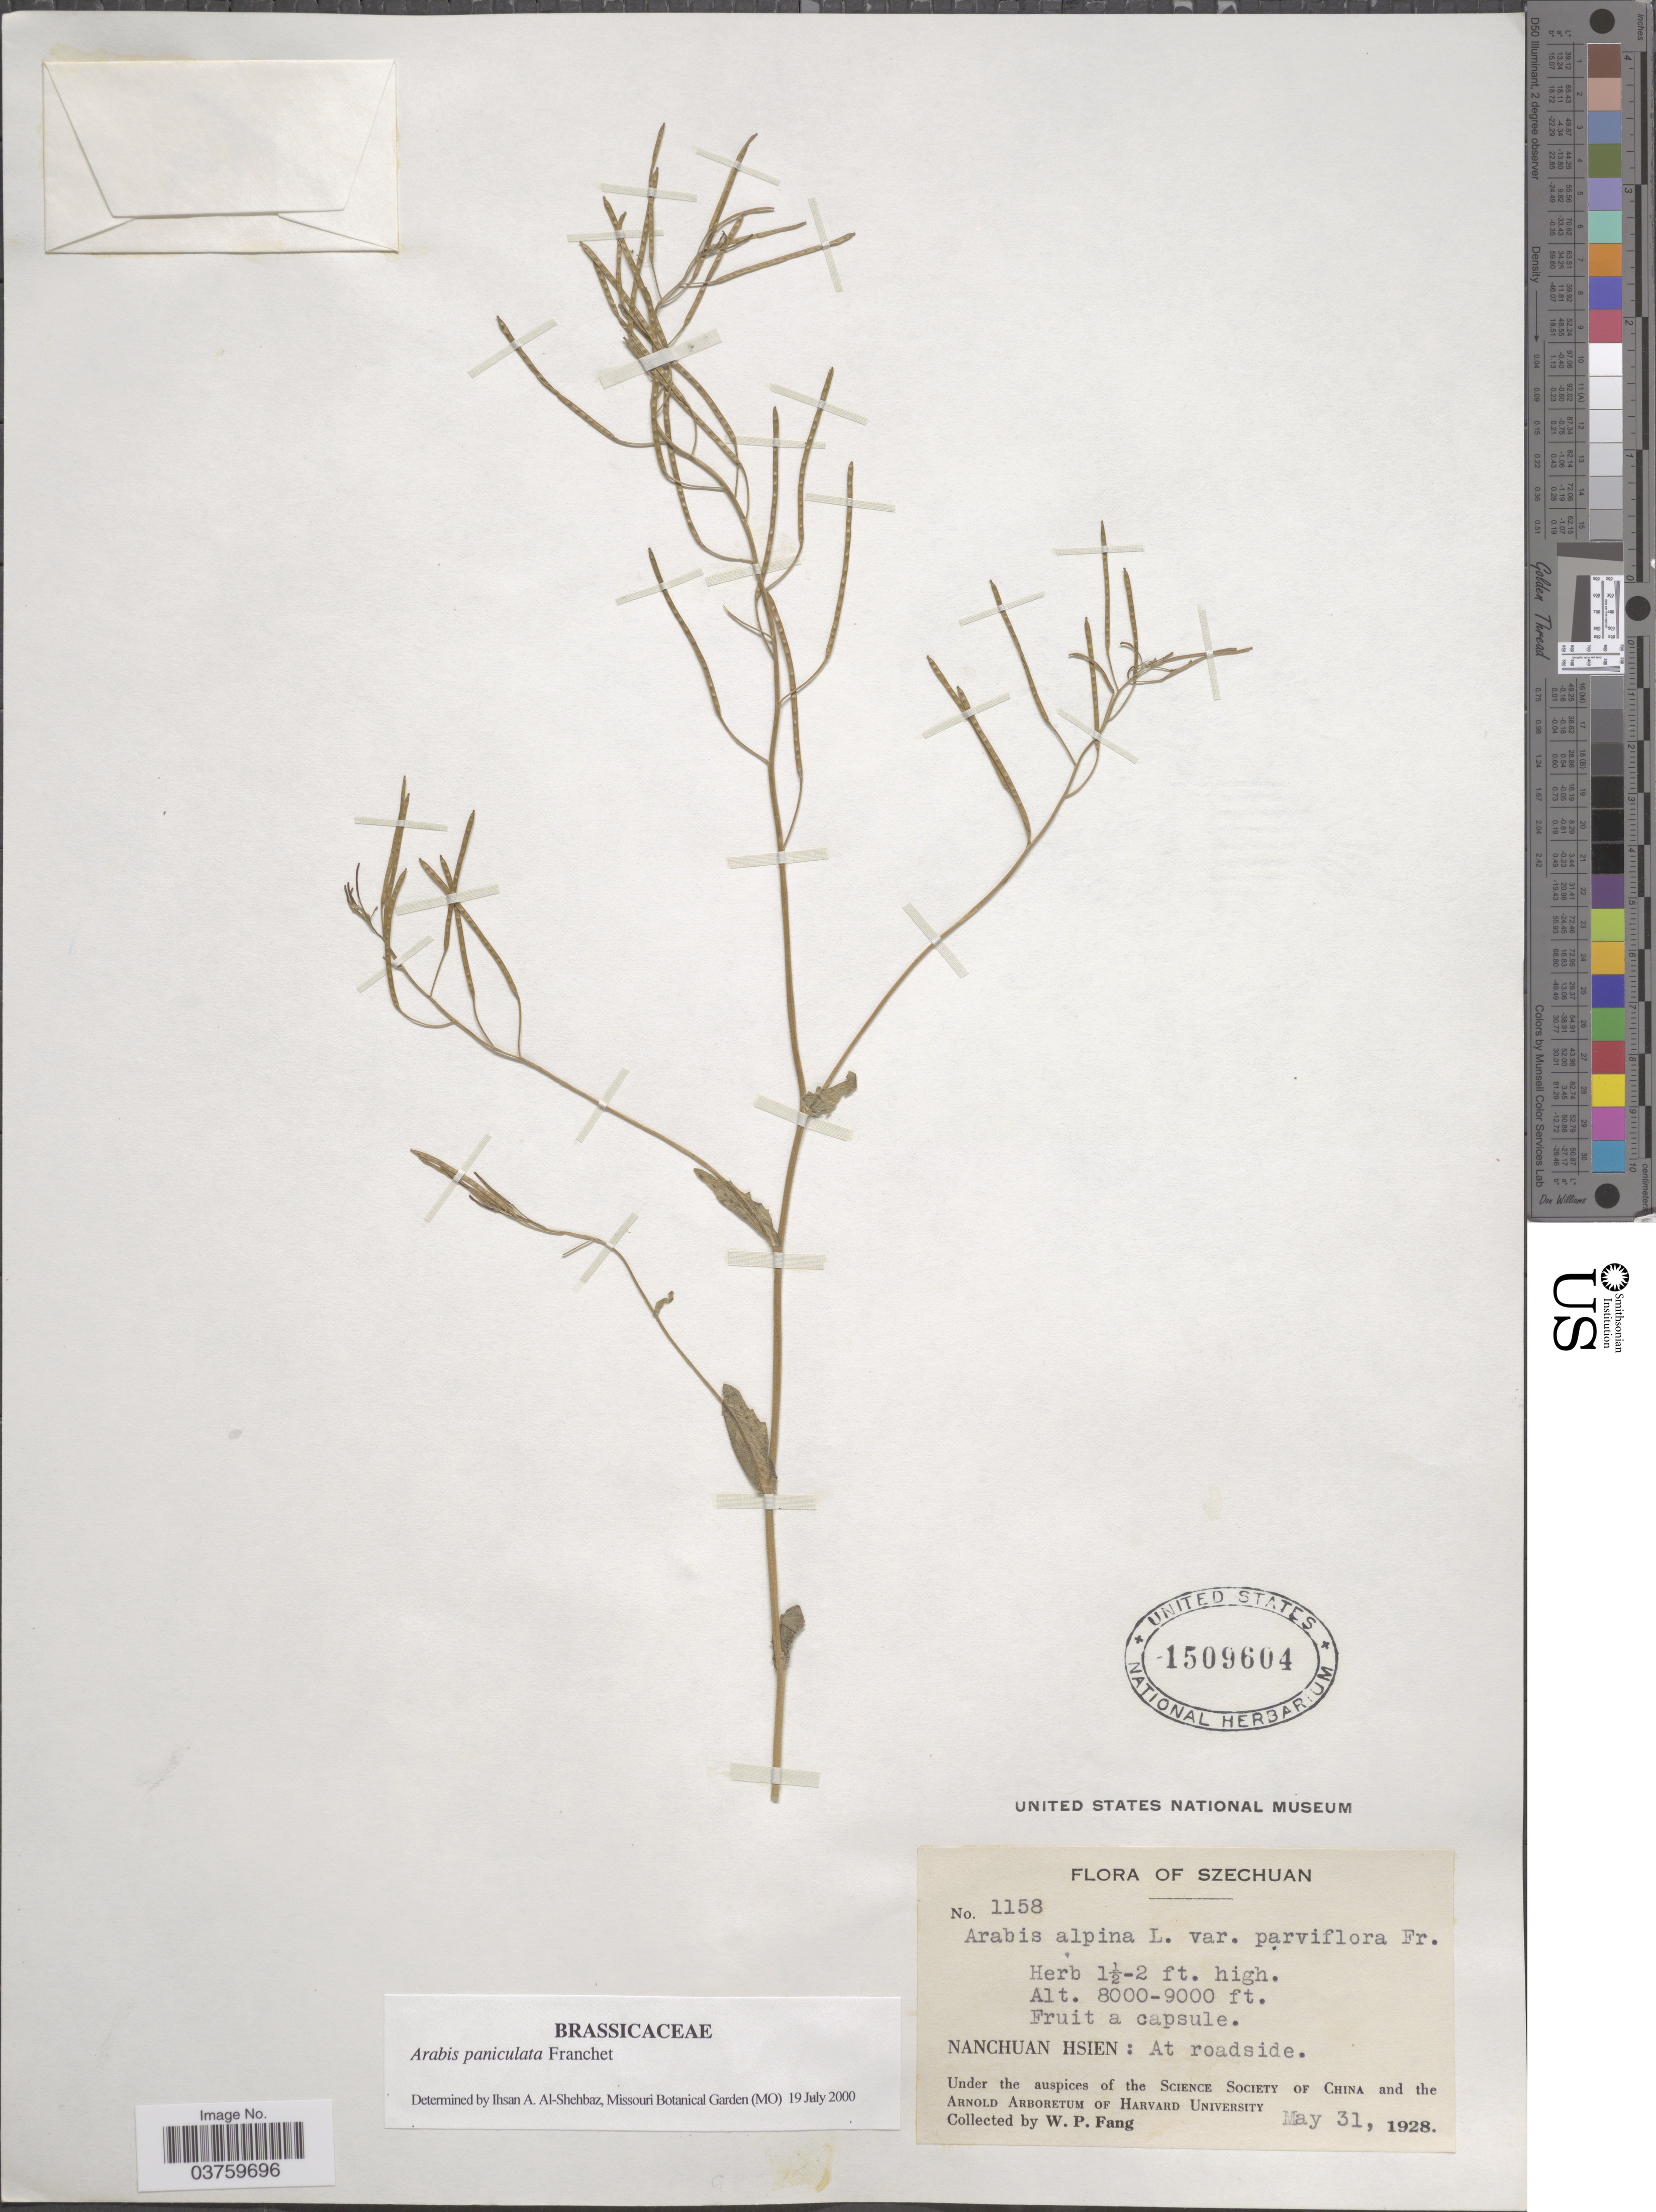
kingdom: Plantae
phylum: Tracheophyta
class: Magnoliopsida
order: Brassicales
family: Brassicaceae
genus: Arabis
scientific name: Arabis paniculata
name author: Franch.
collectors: W. P. Fang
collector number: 1158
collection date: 1928-05-31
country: China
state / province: Sichuan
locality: Szechuan. Nanchuan Hsien: At roadside.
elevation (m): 2438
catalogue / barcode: US 1509604